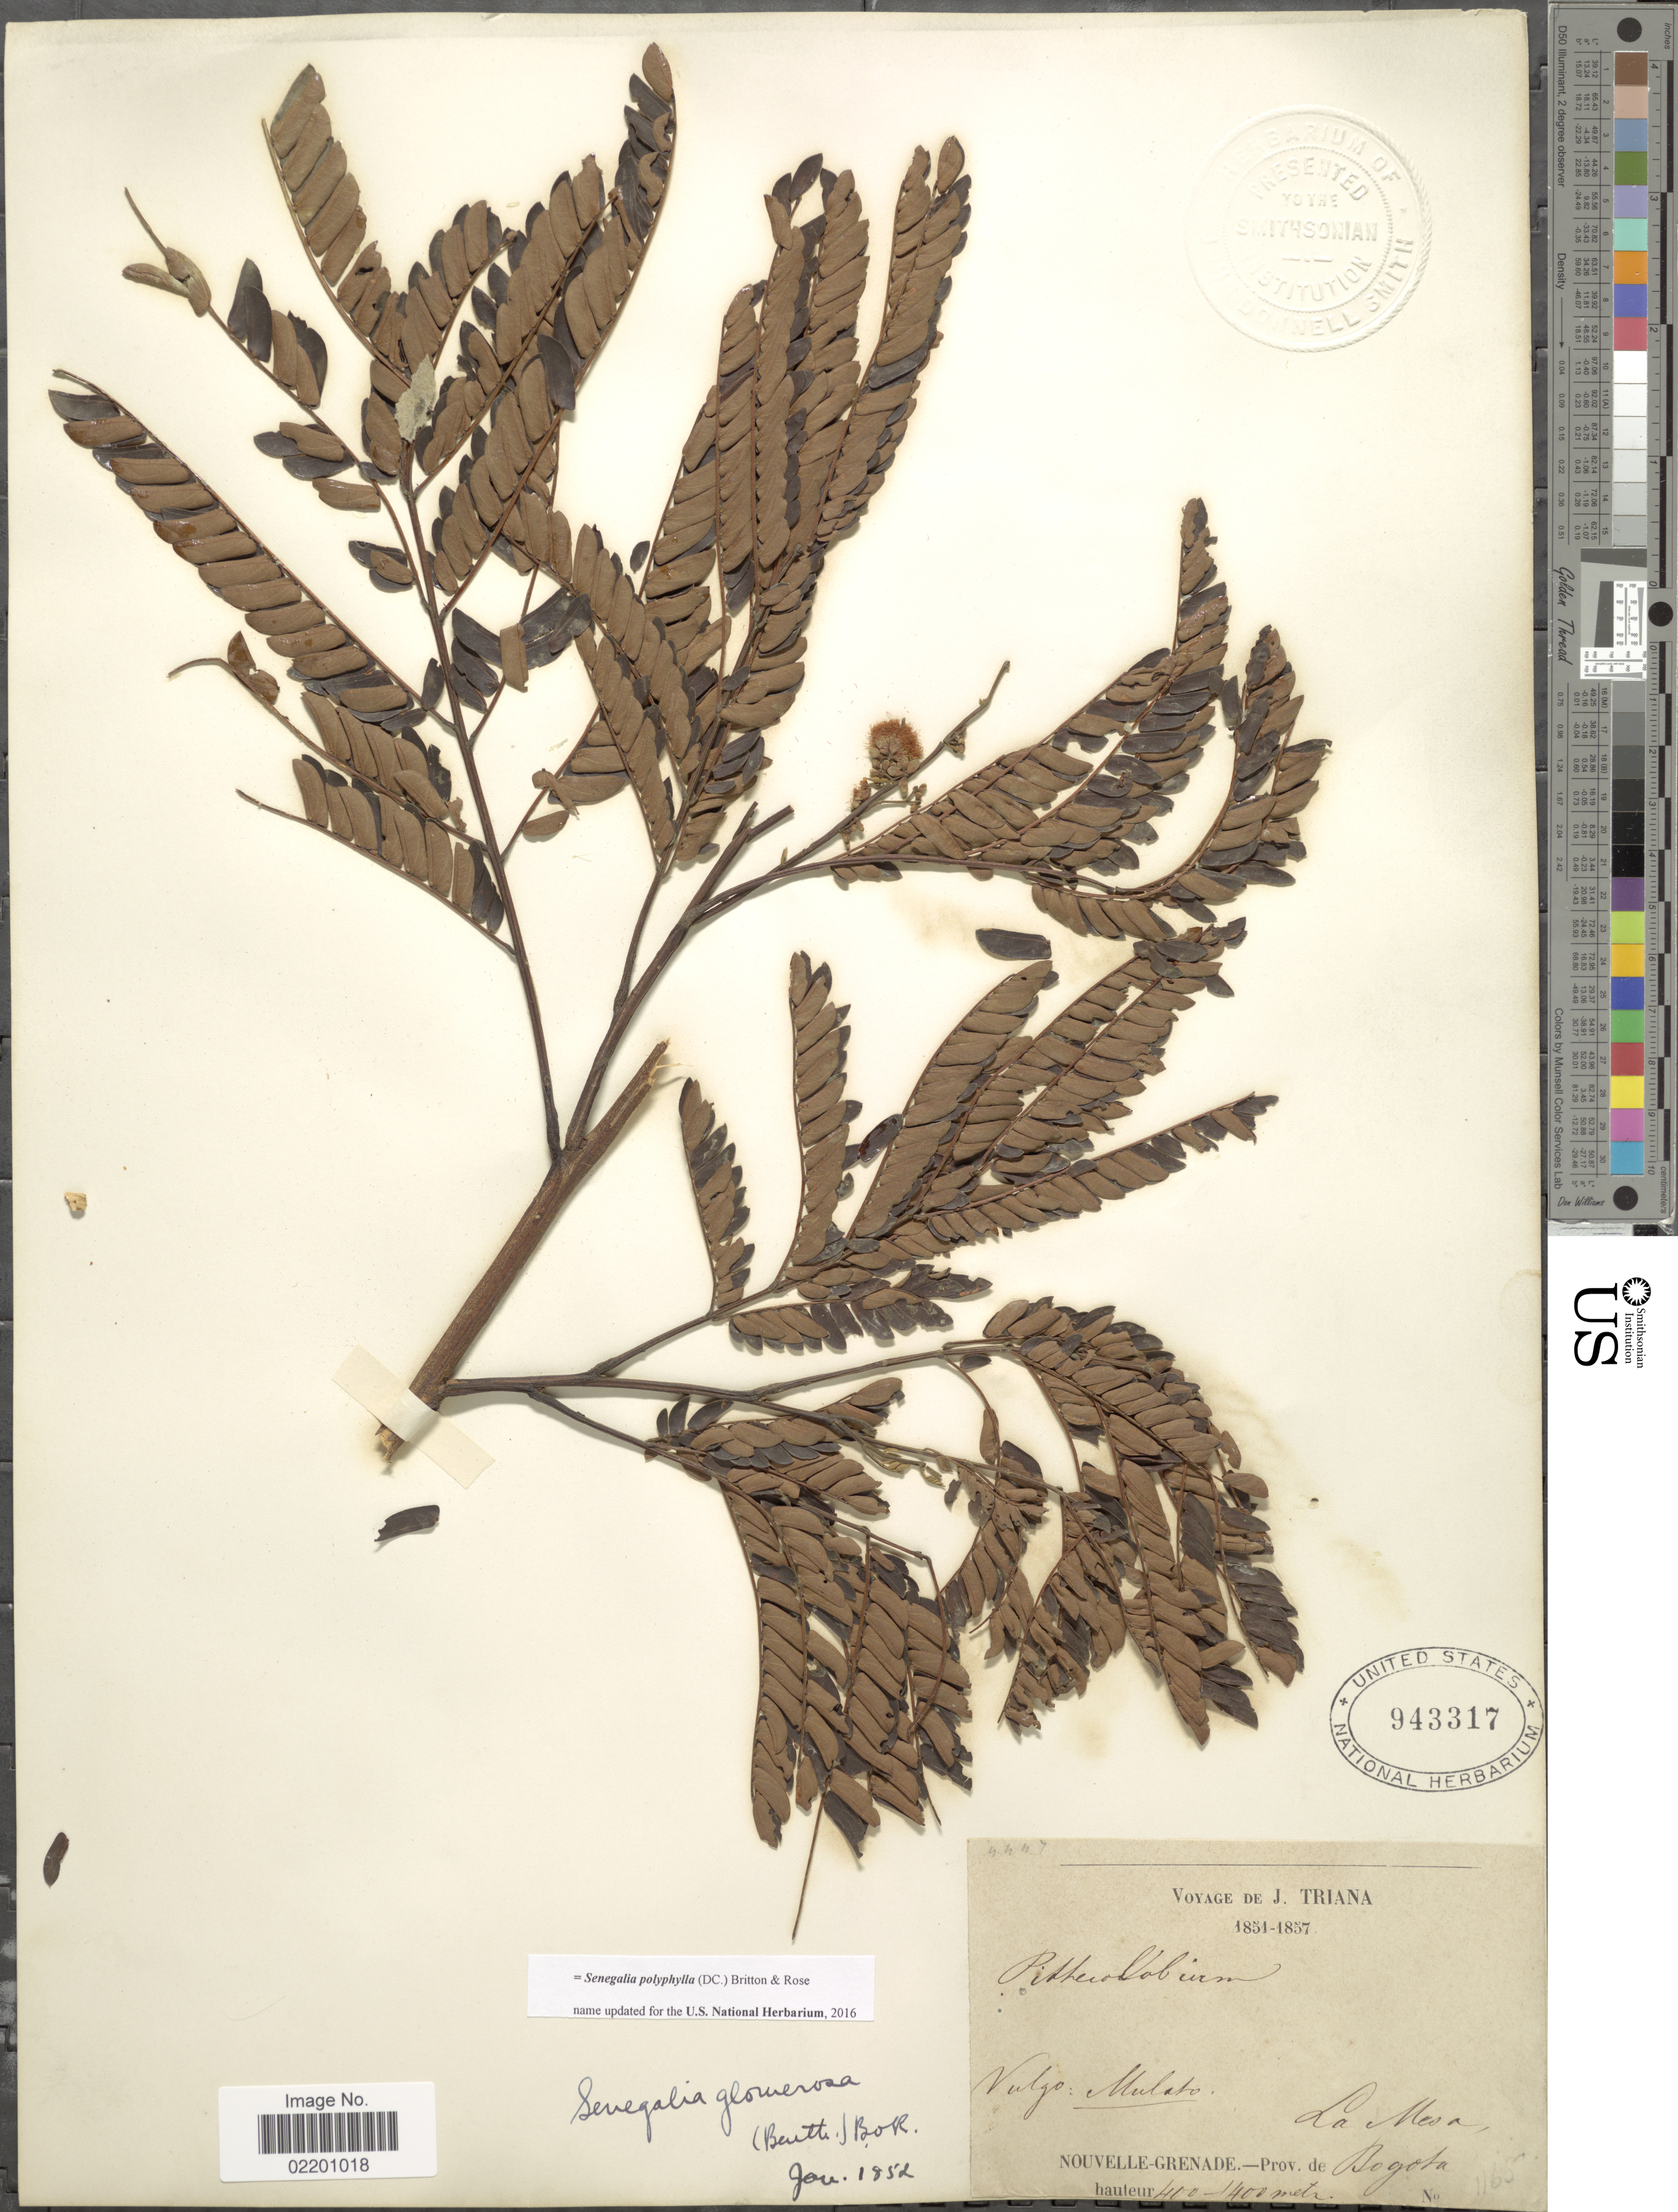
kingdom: Plantae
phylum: Tracheophyta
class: Magnoliopsida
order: Fabales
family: Fabaceae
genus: Senegalia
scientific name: Senegalia rhytidocarpa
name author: (L. Rico) Seigler & Ebinger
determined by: Santos, V. Terra dos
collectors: J. Triana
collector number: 1165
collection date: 1851/1857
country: Colombia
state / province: Bogota D.C.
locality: La Mesa. Nouvelle - Grenade : - Prov. de Bogota.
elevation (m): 400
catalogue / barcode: US 943317